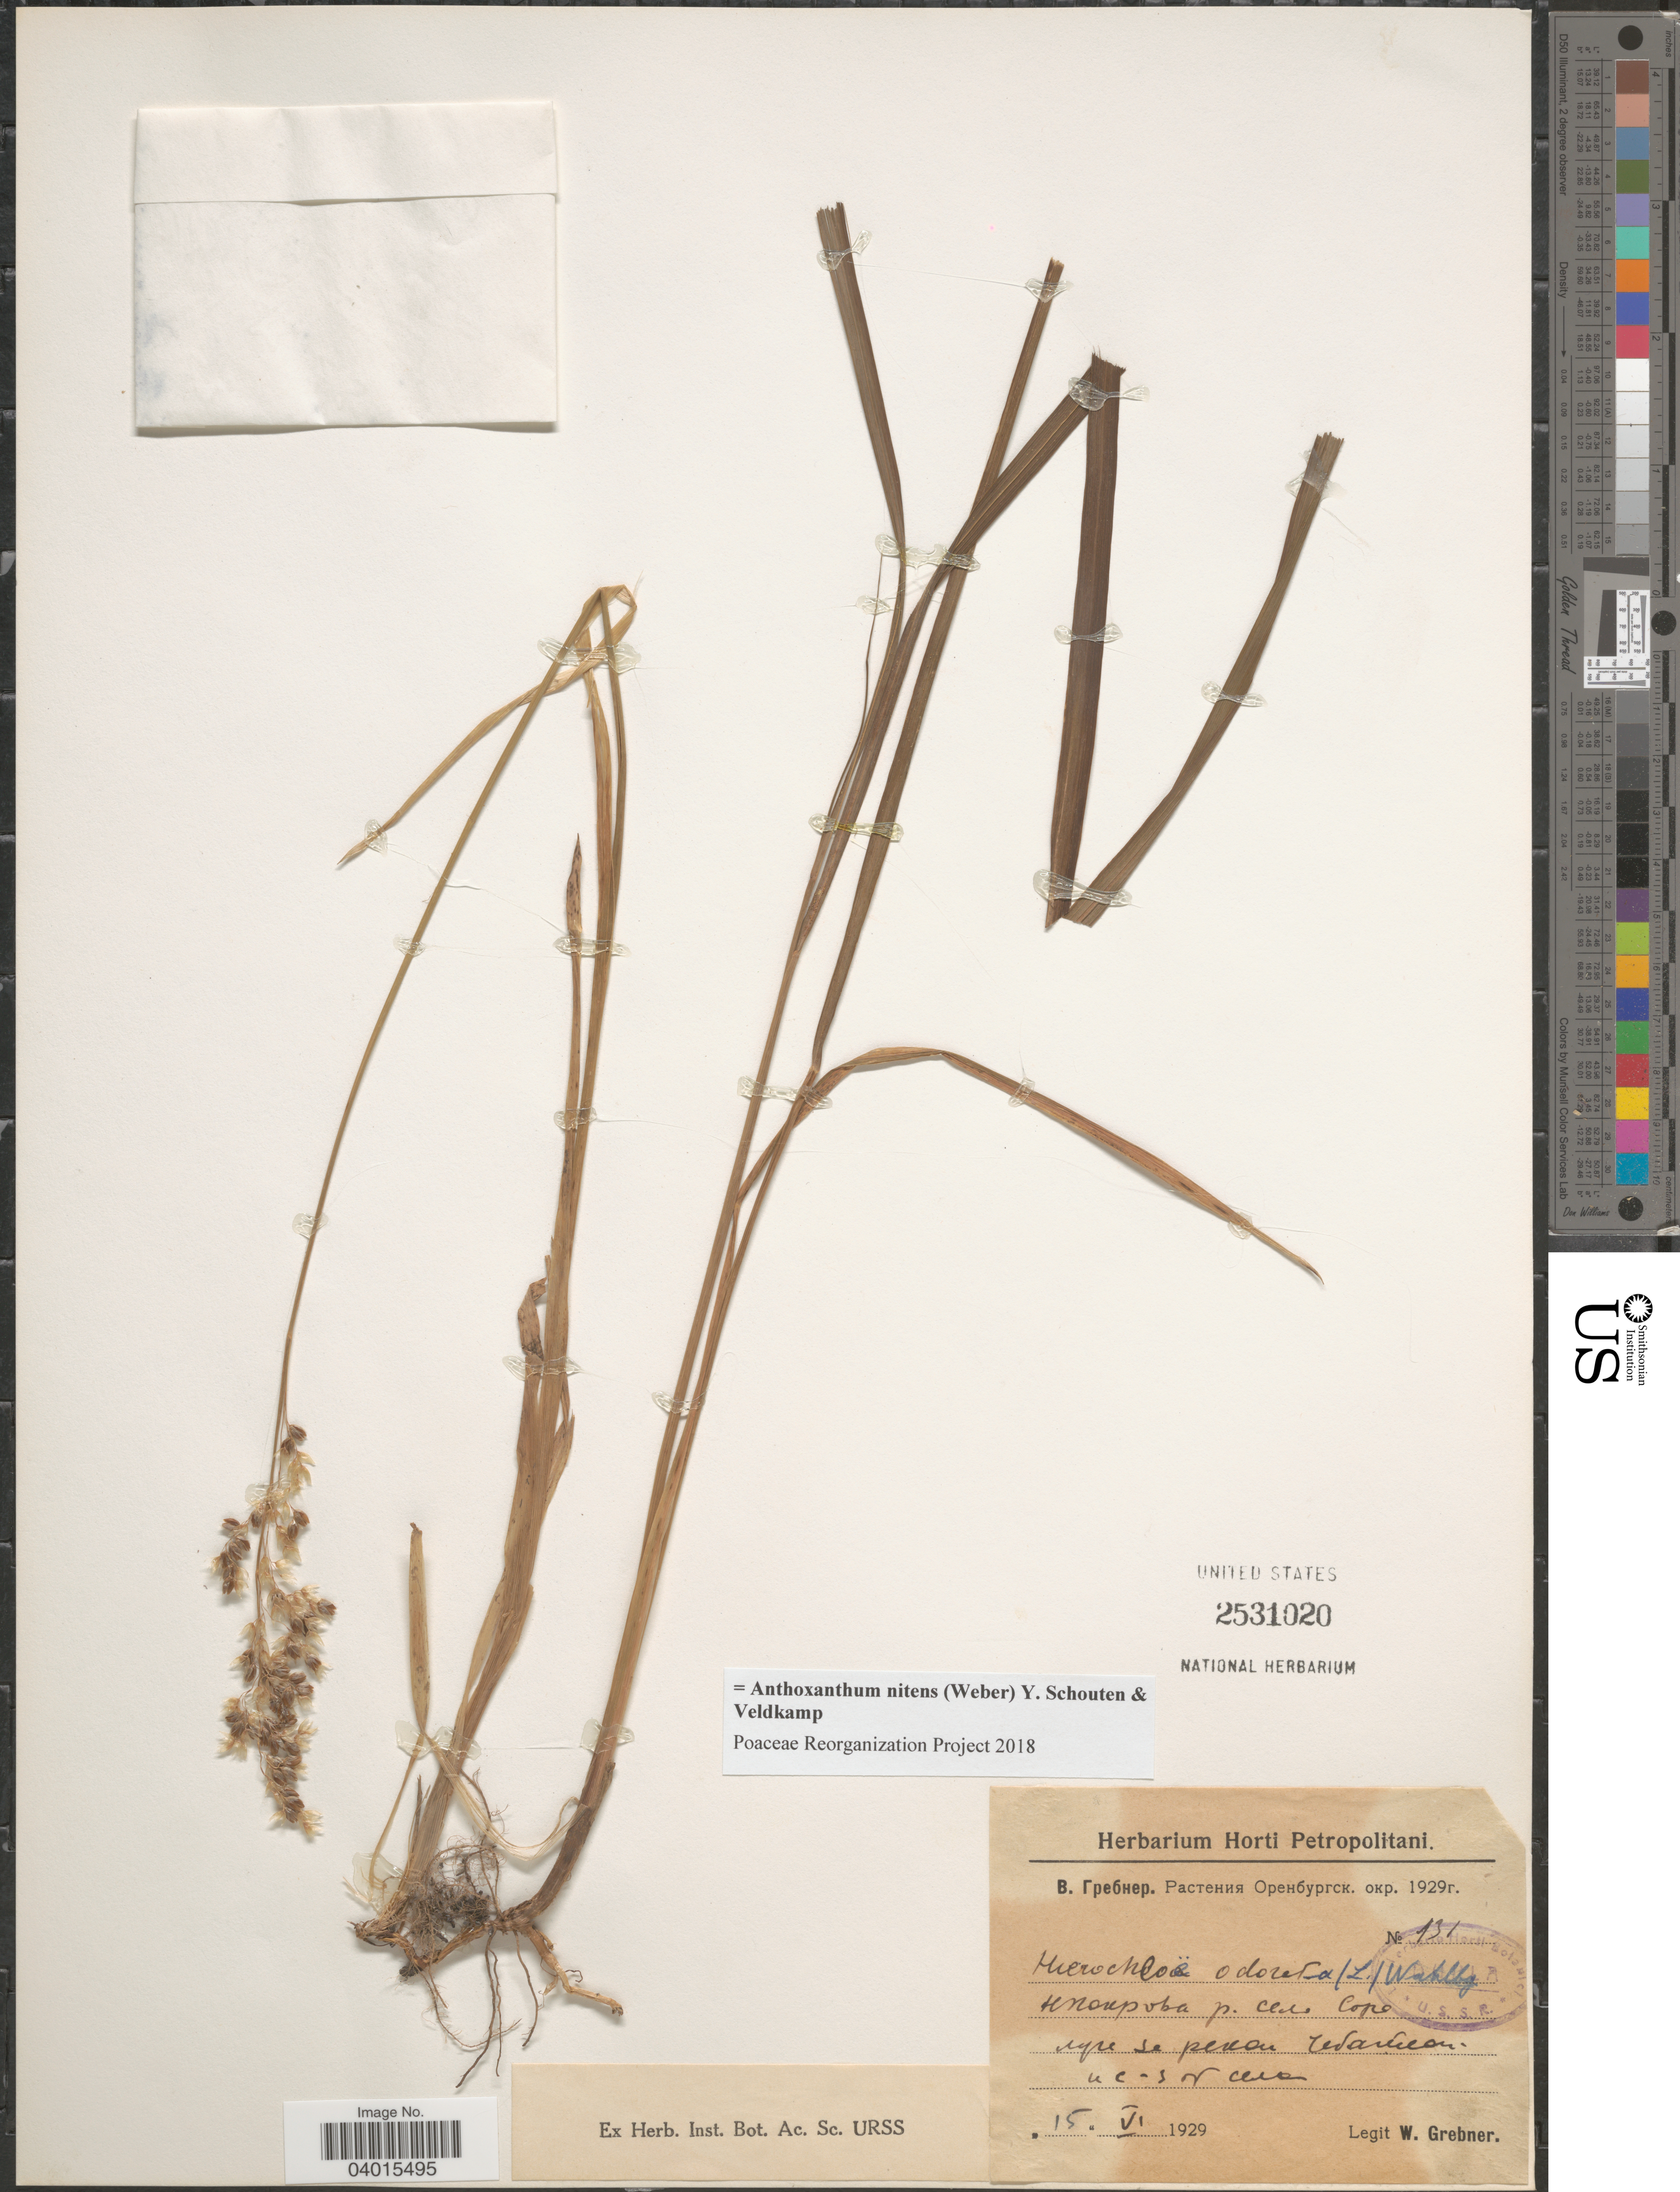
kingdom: Plantae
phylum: Tracheophyta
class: Liliopsida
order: Poales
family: Poaceae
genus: Anthoxanthum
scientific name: Anthoxanthum nitens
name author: (G.H. Weber) R.T.A. Schouten & Veldkamp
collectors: W. Grebner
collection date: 1929-05-15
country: Russian Federation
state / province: Orenburg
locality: Novopokrovskiy (now Khalilovskiy) District, river Chebakla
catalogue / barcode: US 2531020